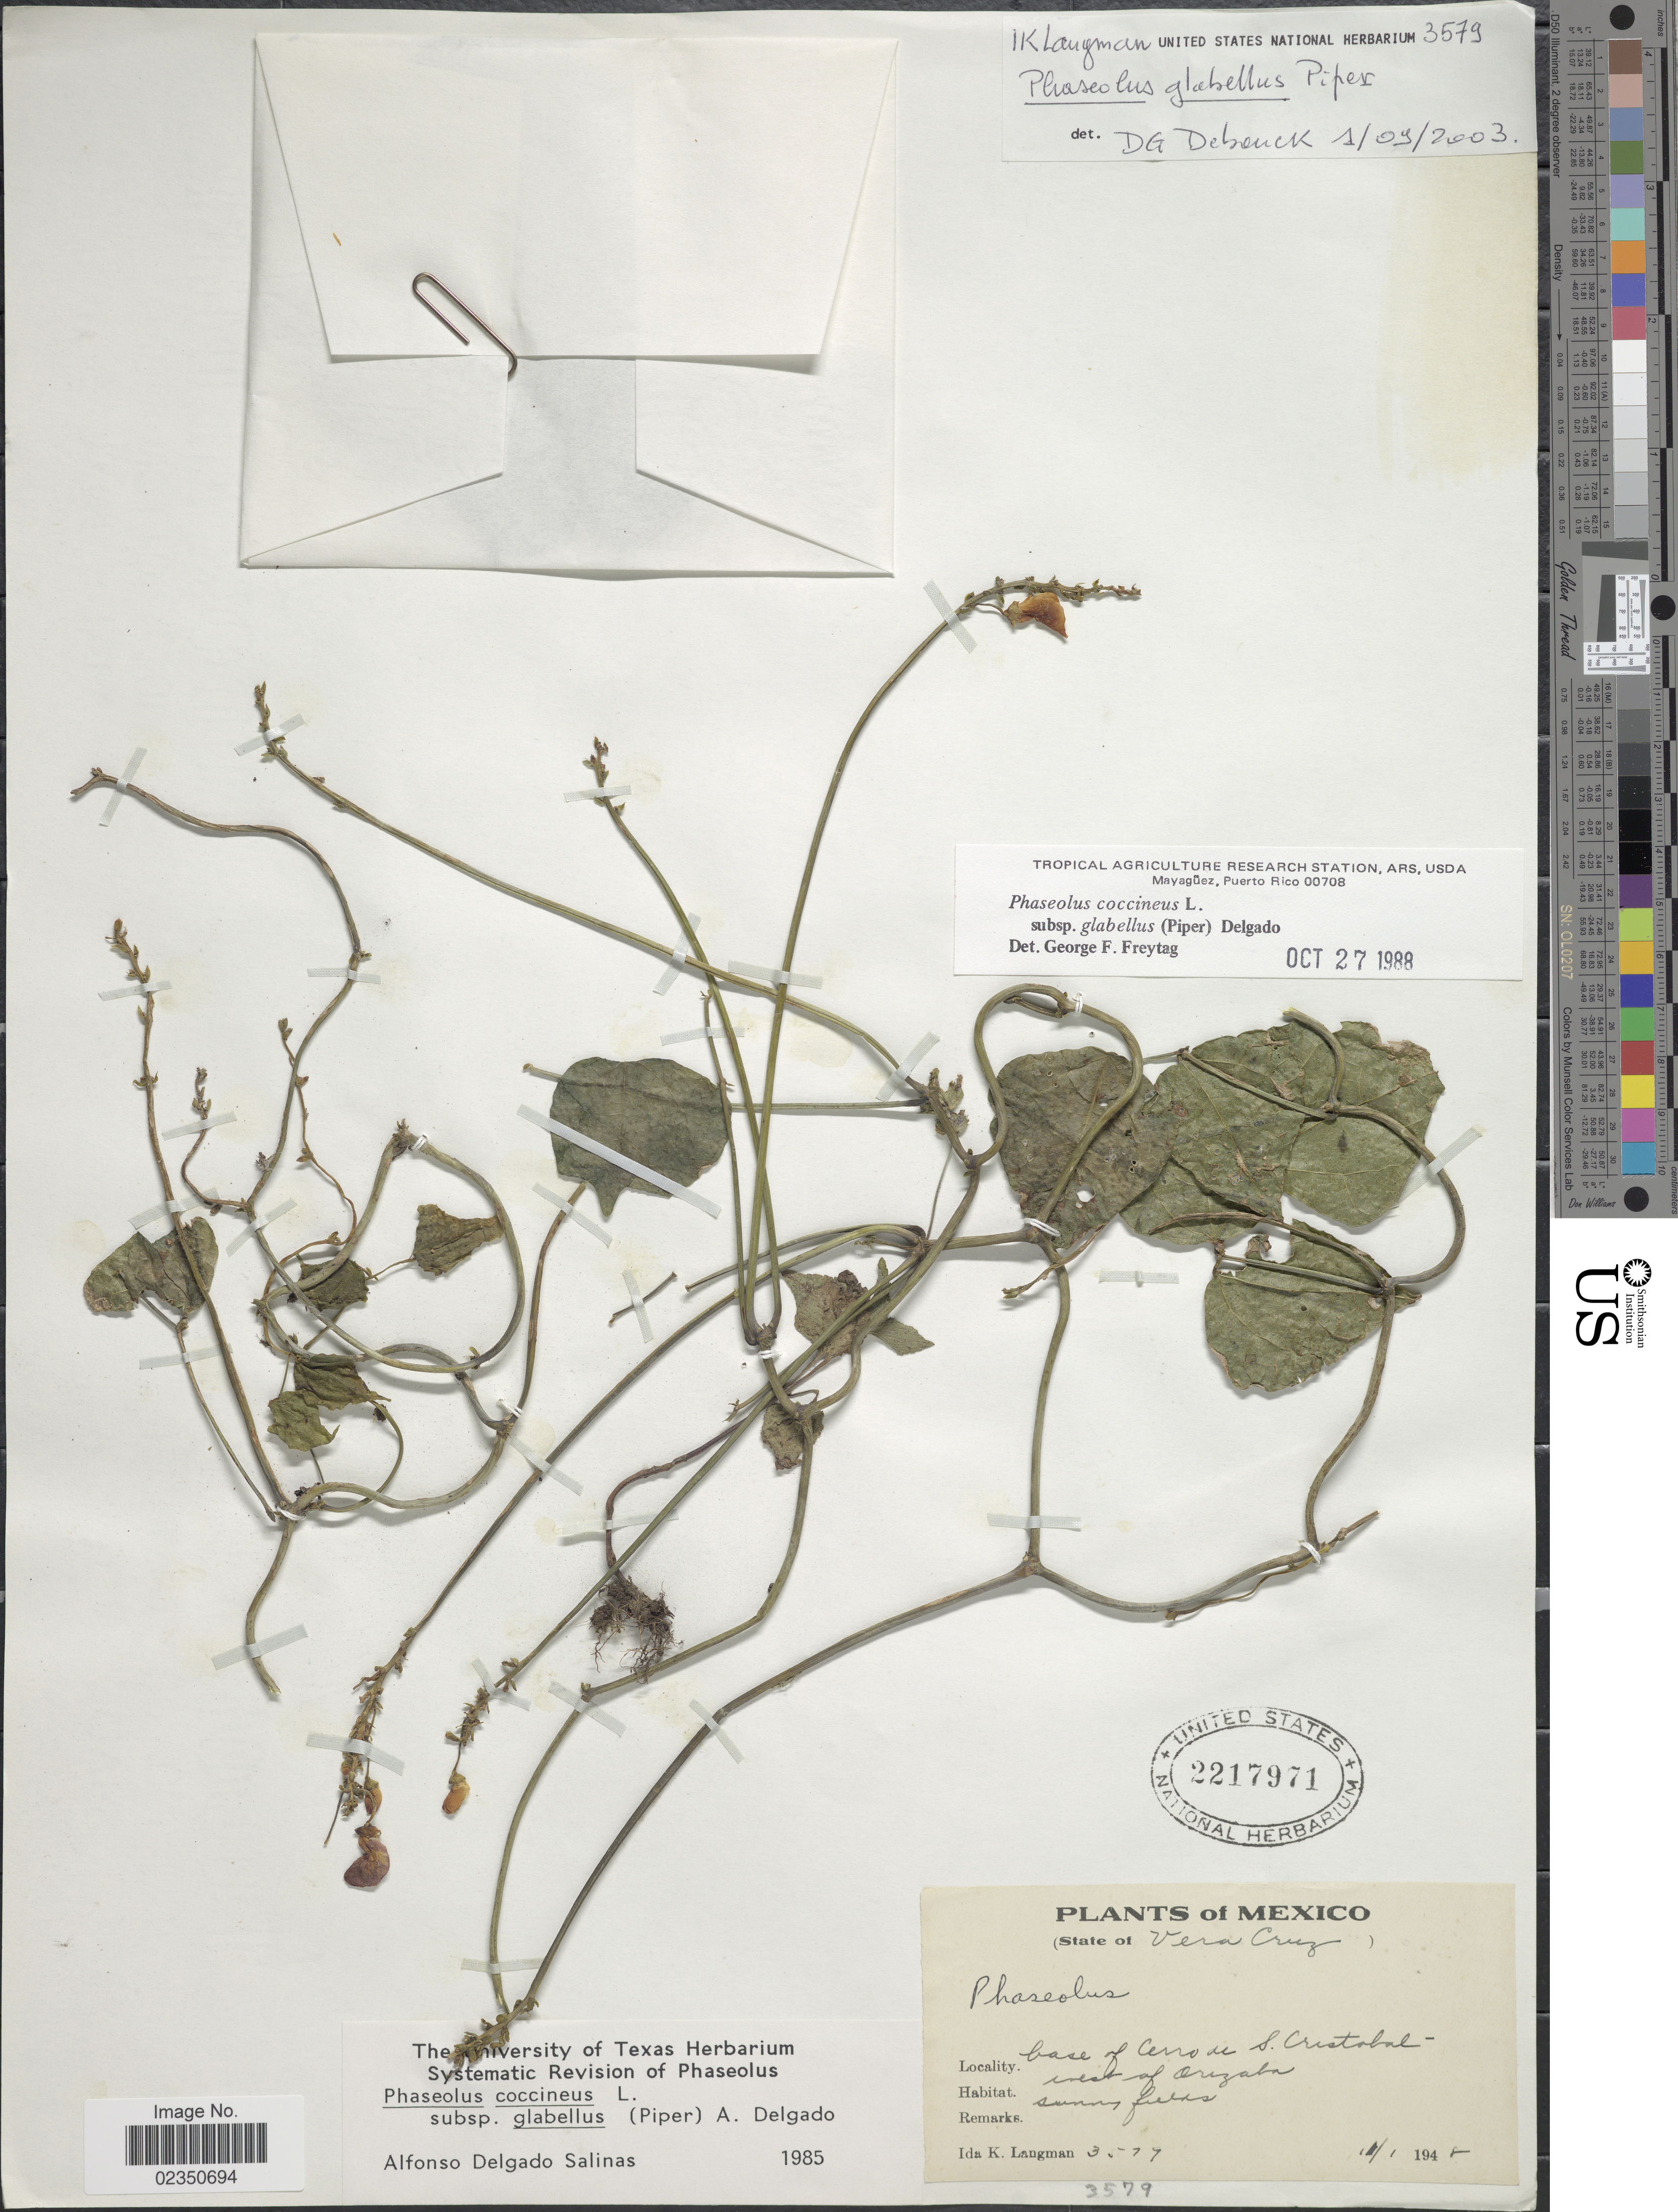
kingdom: Plantae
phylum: Tracheophyta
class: Magnoliopsida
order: Fabales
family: Fabaceae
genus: Phaseolus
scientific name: Phaseolus glabellus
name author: Piper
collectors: I. K. Langman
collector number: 3577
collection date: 1948-11-01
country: Mexico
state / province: Veracruz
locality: (State of Vera Cruz), base of Cerro de S. Cristobal, west of Orizaba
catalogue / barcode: US 2217971